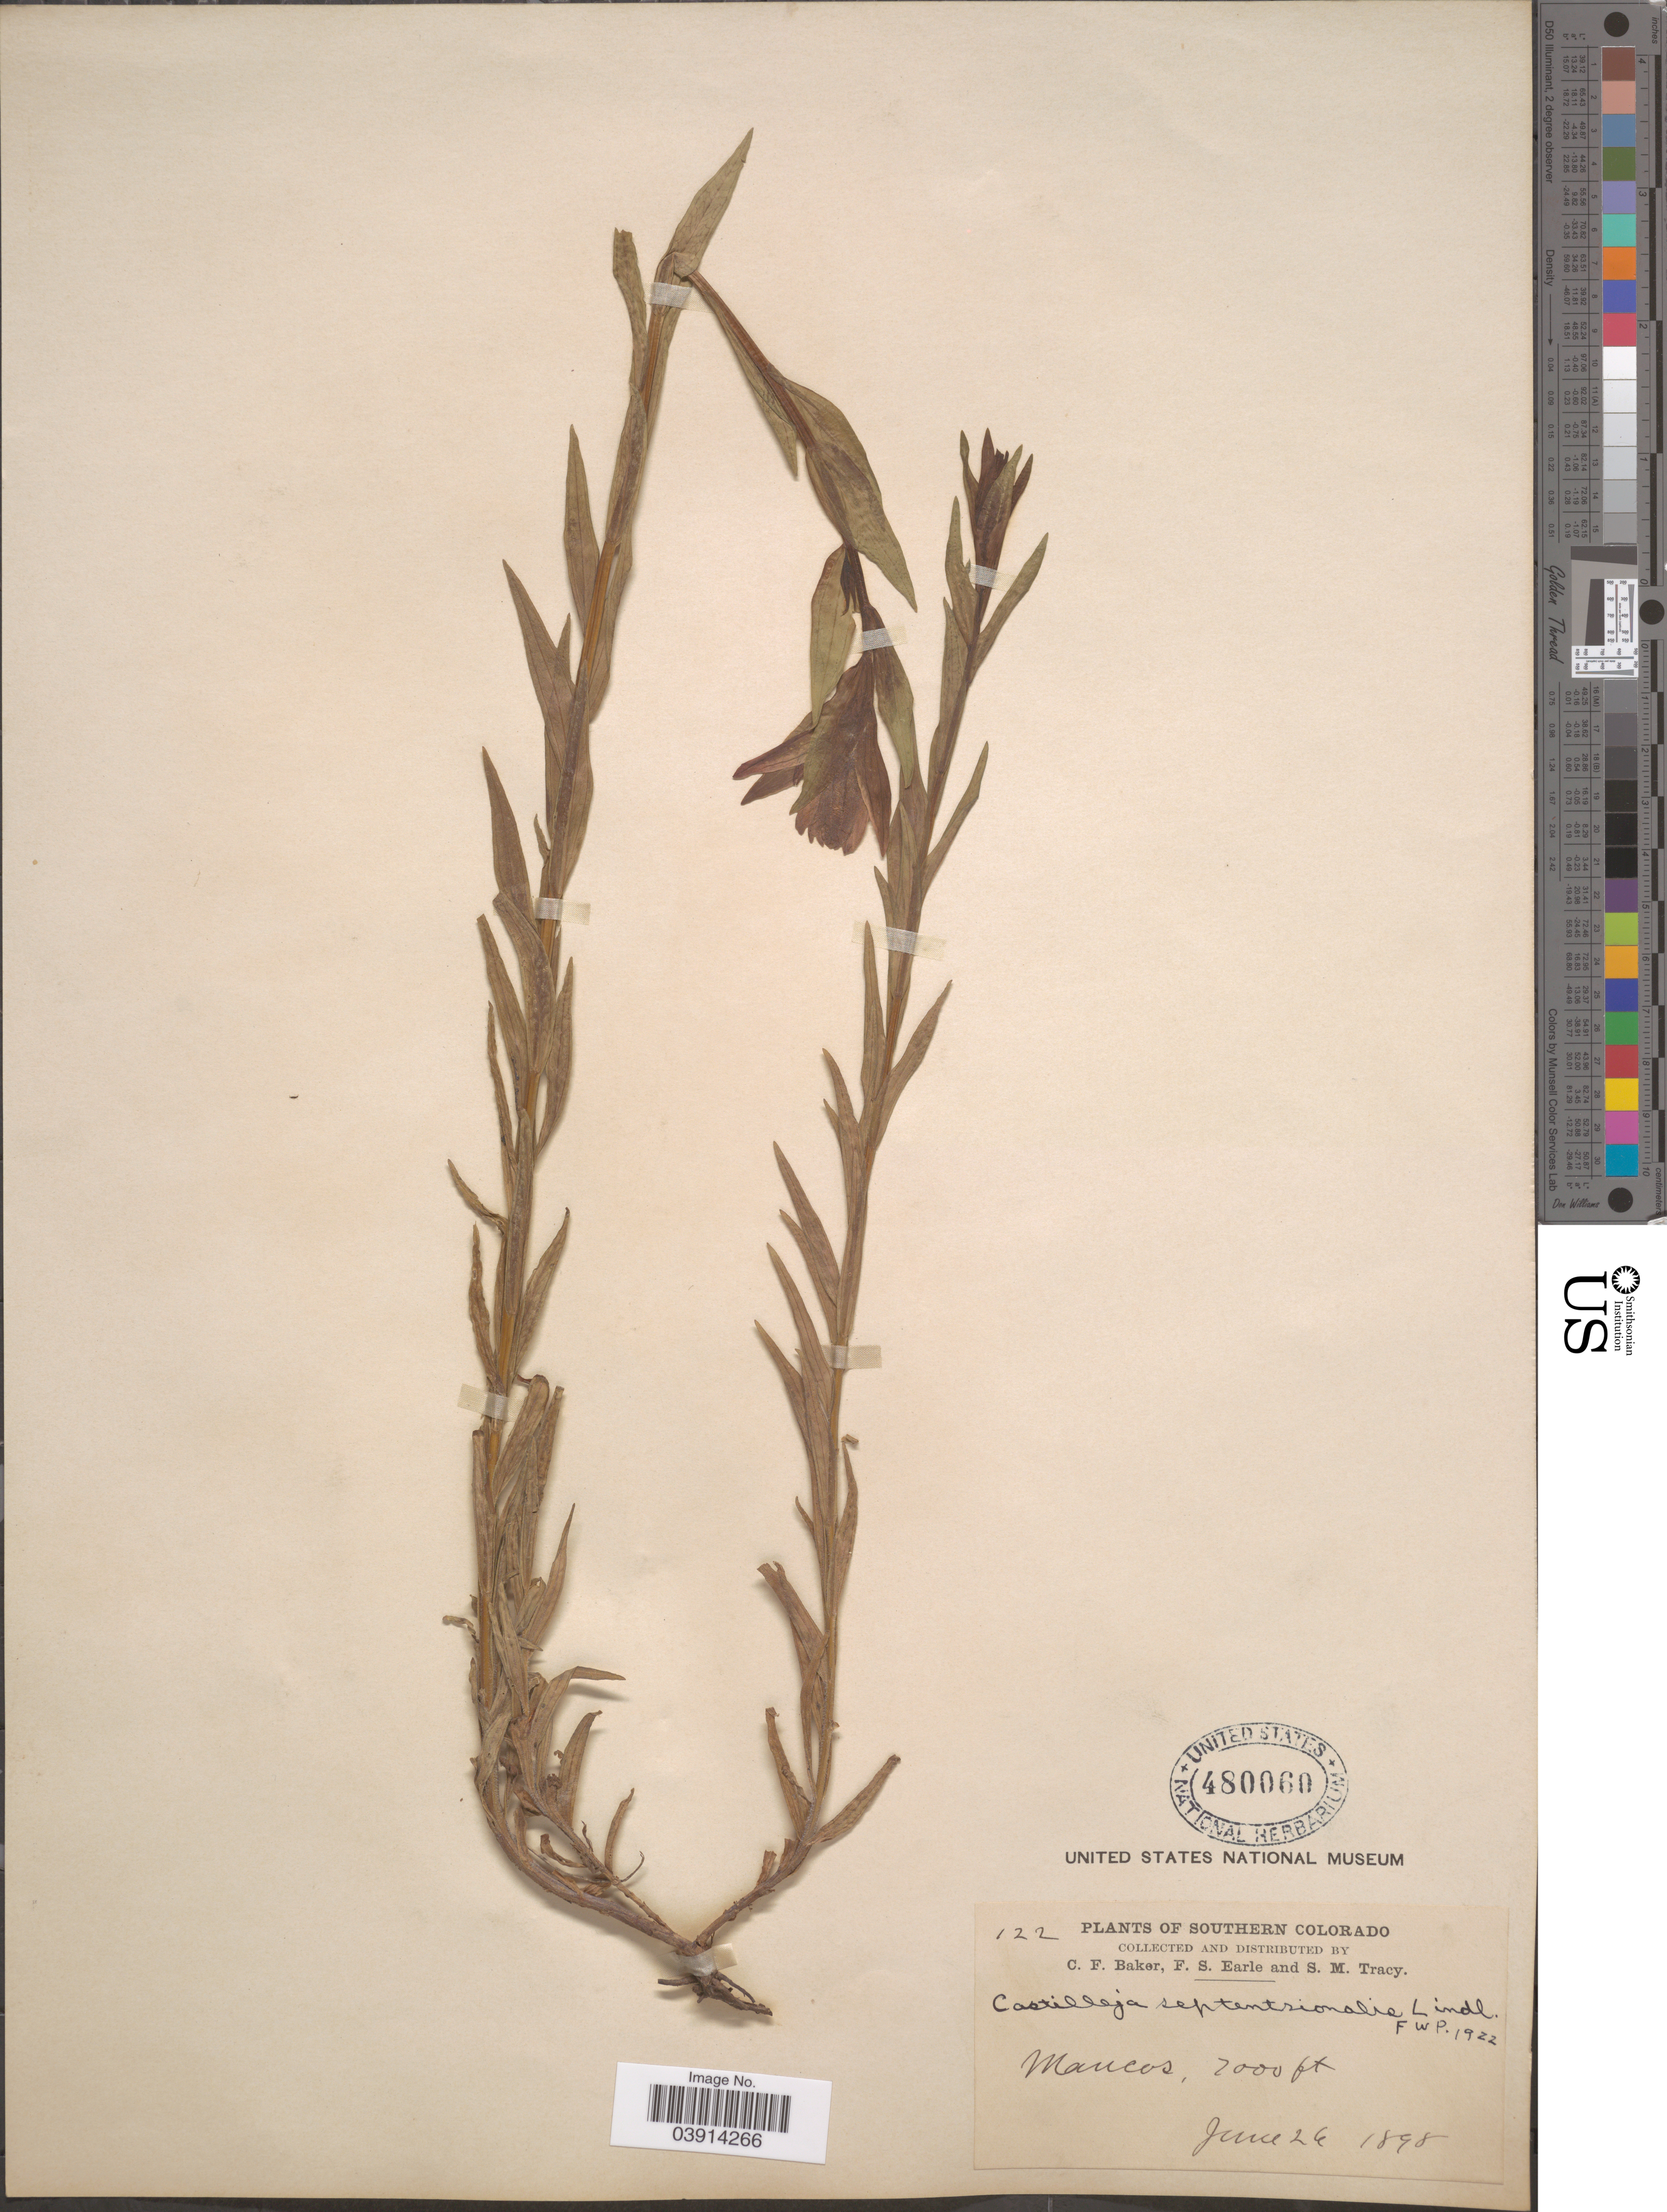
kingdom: Plantae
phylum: Tracheophyta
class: Magnoliopsida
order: Lamiales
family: Orobanchaceae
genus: Castilleja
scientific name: Castilleja septentrionalis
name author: Lindl.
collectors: C. F. Baker, F. S. Earle & S. M. Tracy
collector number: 122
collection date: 1898-06-26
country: United States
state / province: Colorado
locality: Southern Colorado. Mancos.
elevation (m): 2134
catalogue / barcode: US 480060